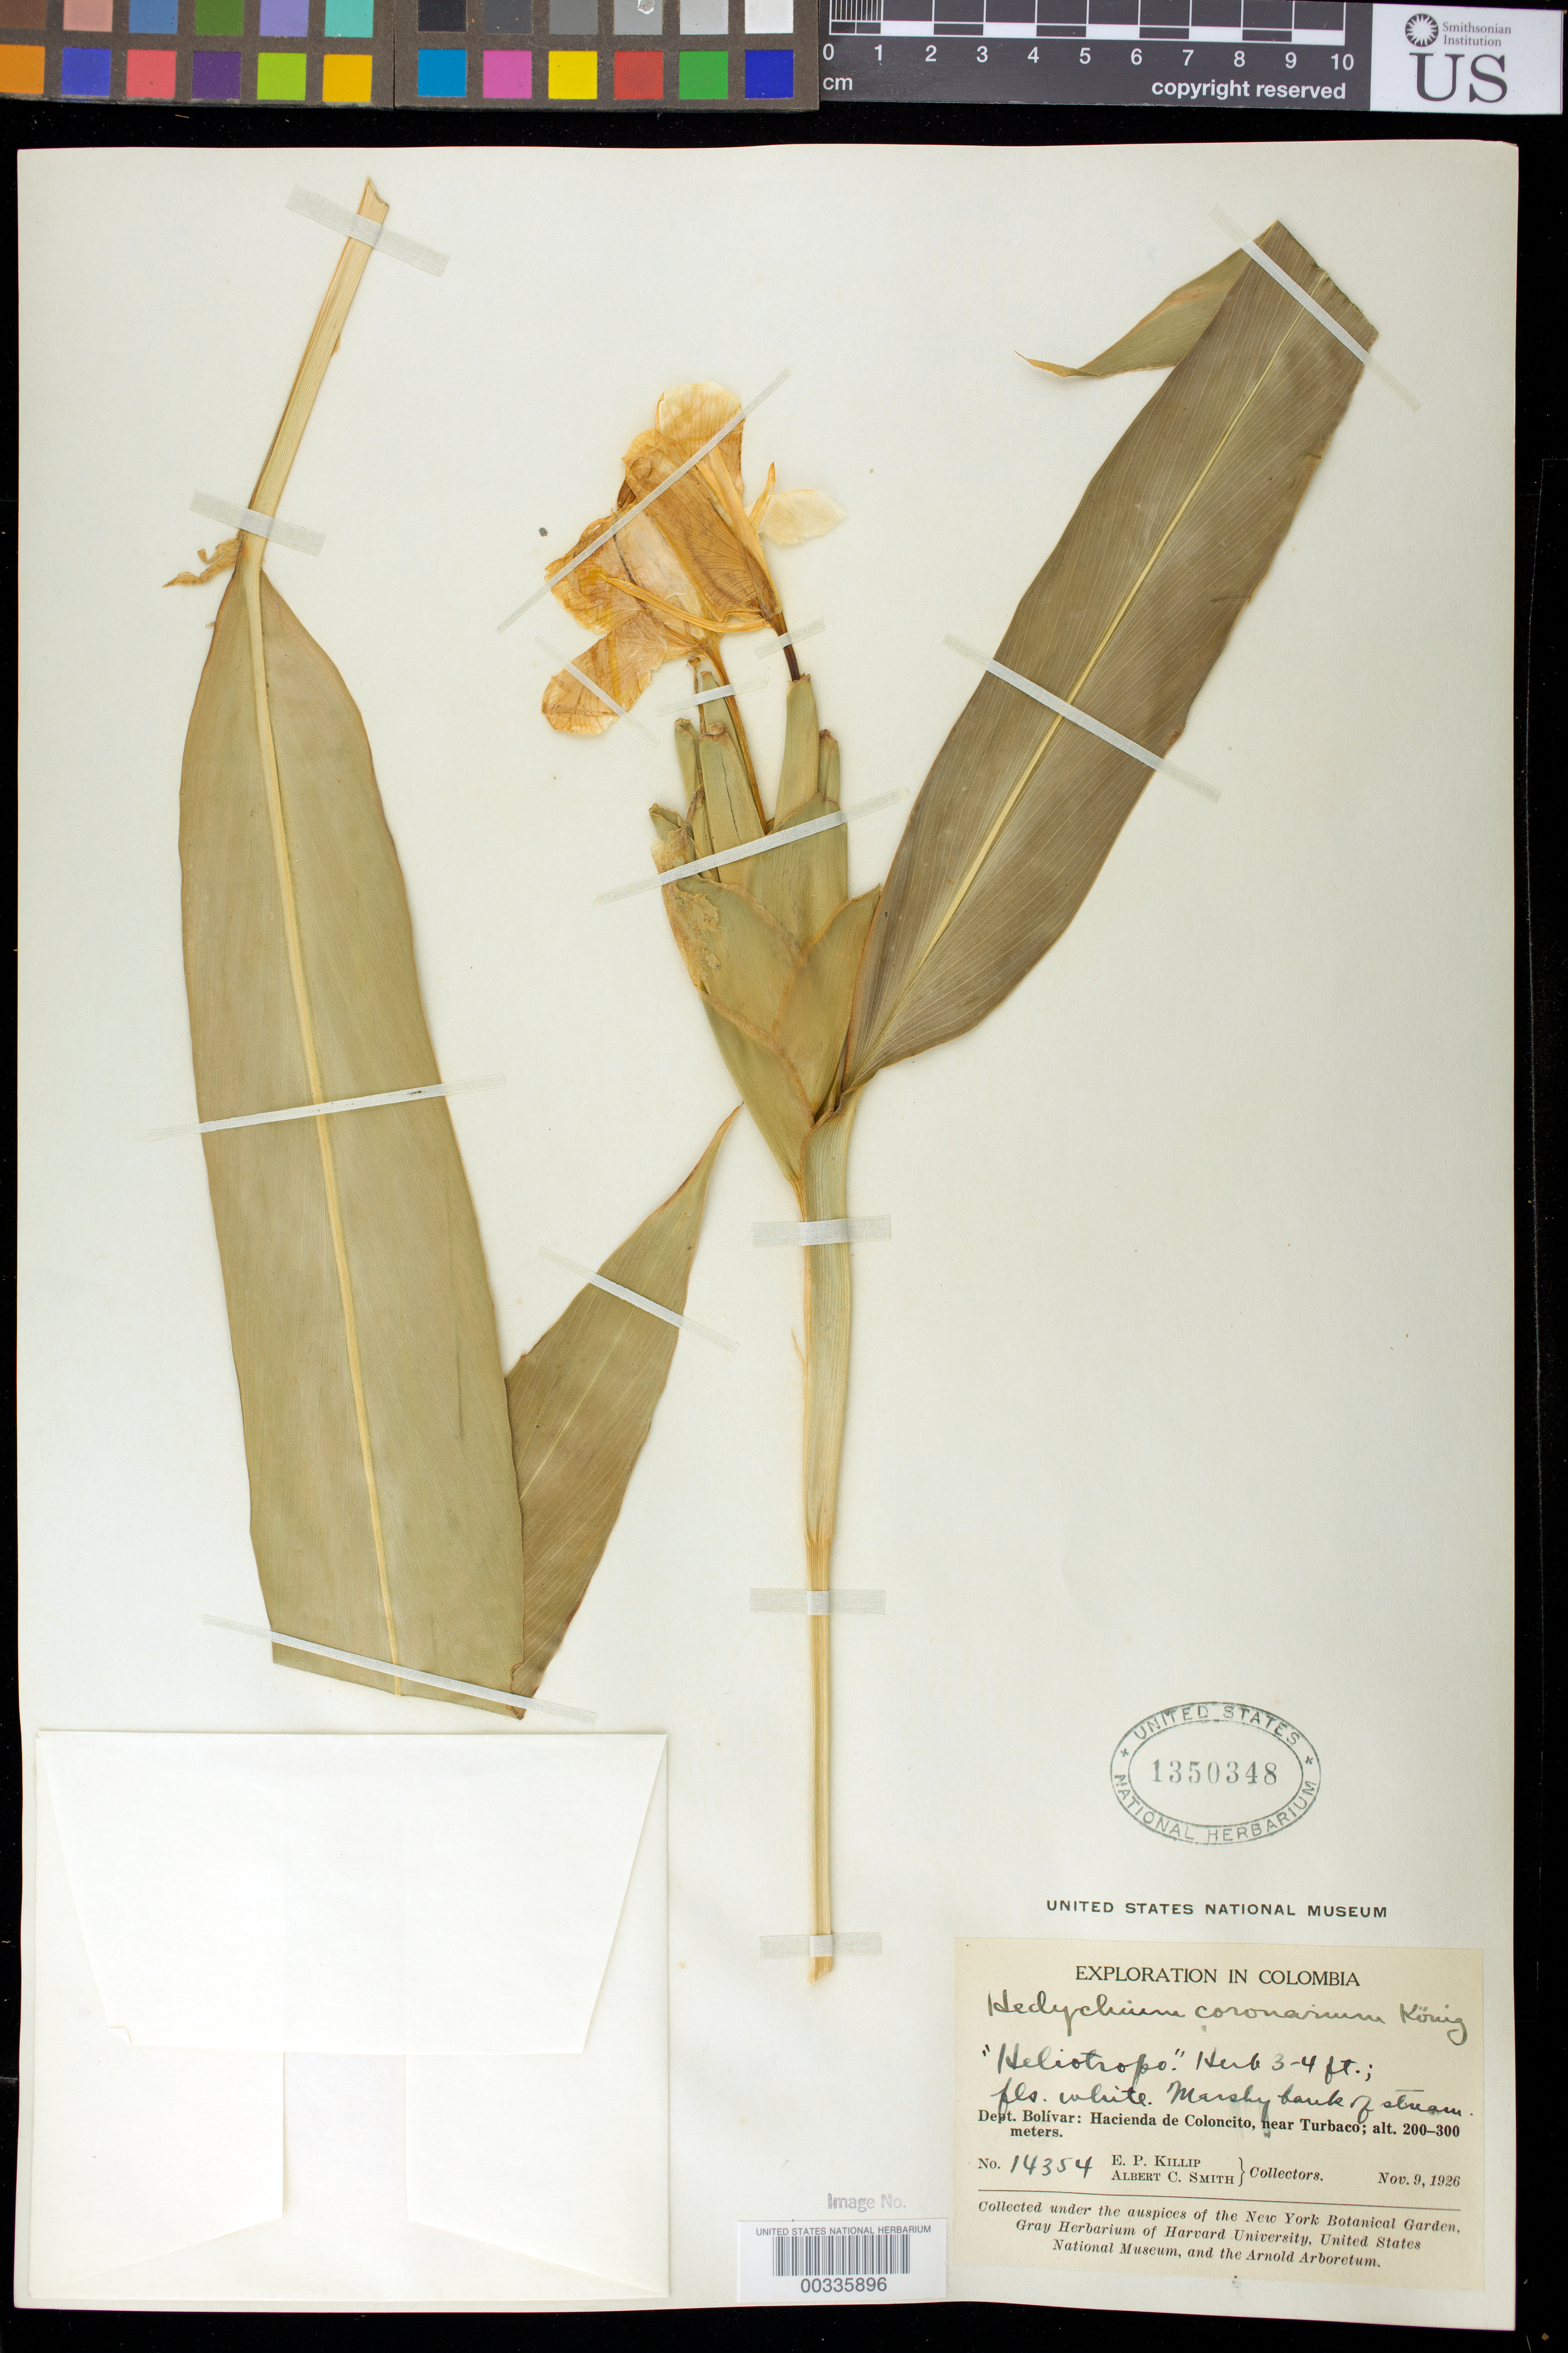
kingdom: Plantae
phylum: Tracheophyta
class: Liliopsida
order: Zingiberales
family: Zingiberaceae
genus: Hedychium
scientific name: Hedychium coronarium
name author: J. Koenig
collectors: E. P. Killip & A. C. Smith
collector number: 14354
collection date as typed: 09 Nov 1926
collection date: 1926-11-09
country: Colombia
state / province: Bolívar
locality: Hacienda de Coloncito, near Turbaco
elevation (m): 200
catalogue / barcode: US 1350348